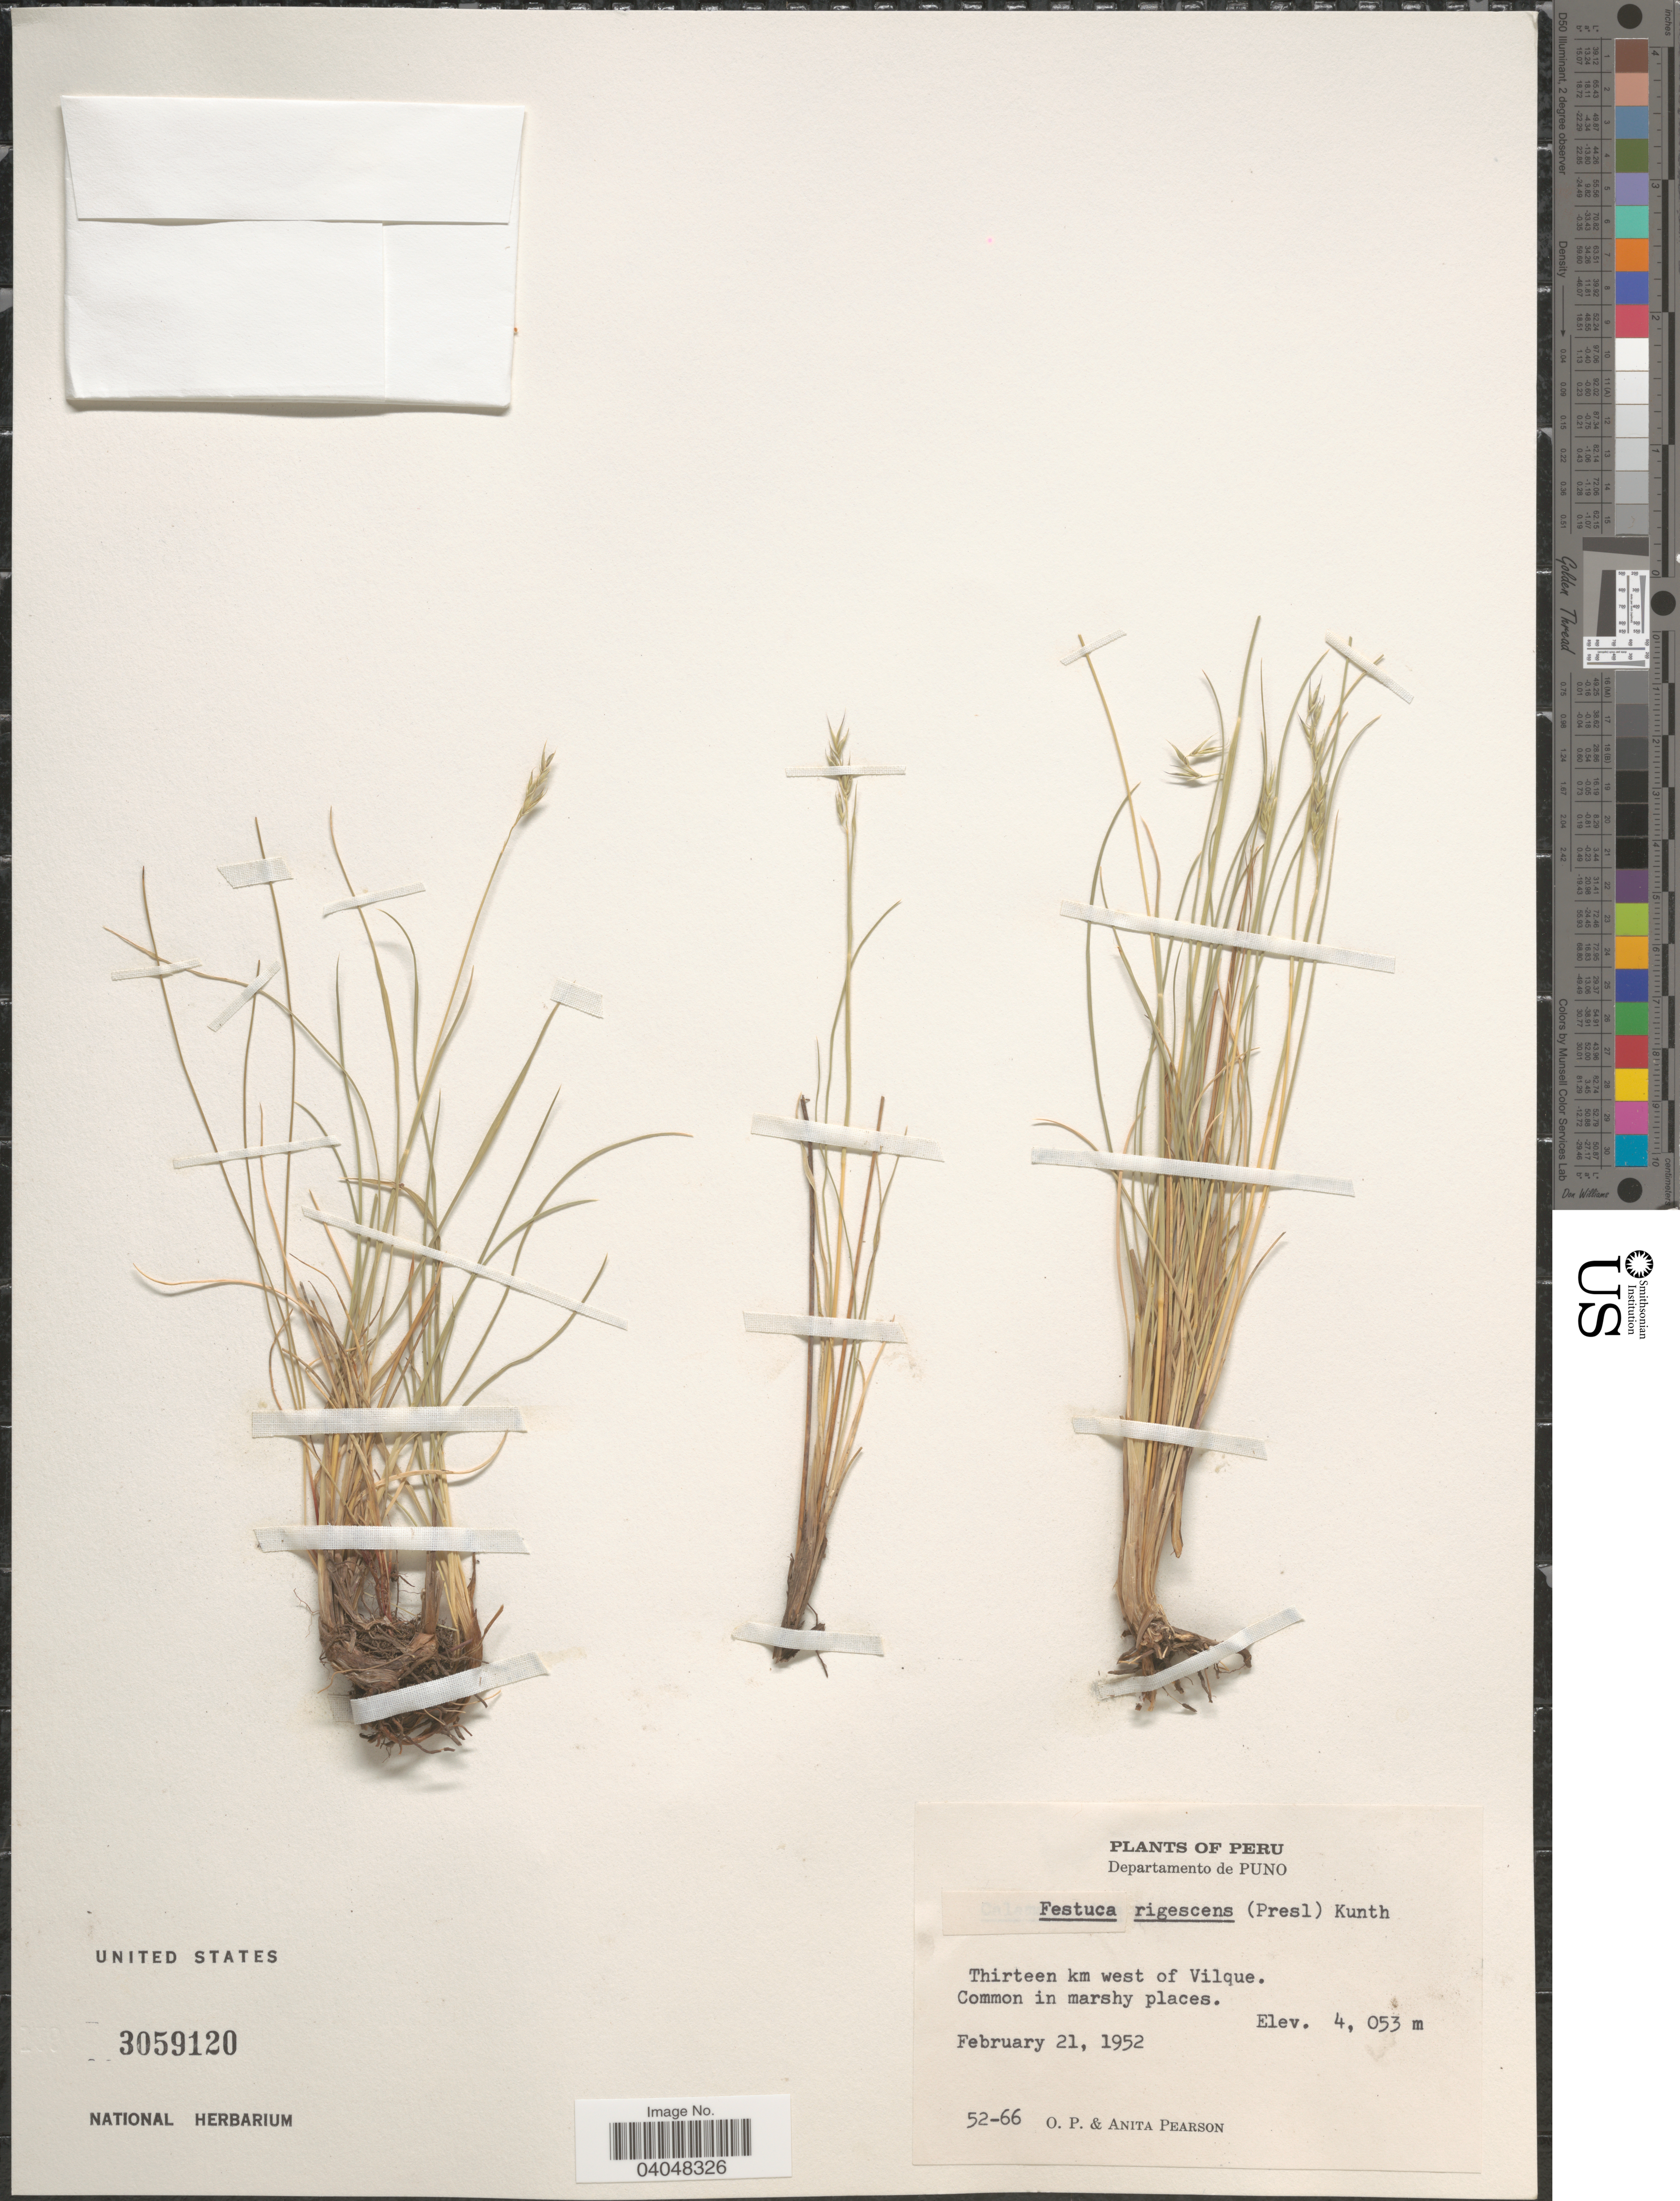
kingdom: Plantae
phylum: Tracheophyta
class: Liliopsida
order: Poales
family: Poaceae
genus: Festuca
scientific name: Festuca rigescens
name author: (J. Presl) Kunth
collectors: O. P. Pearson & A. Pearson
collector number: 52-66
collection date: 1952-02-21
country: Peru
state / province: Puno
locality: Departamento de Puno. Thirteen km west of Vilque.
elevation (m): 4053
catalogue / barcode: US 3059120